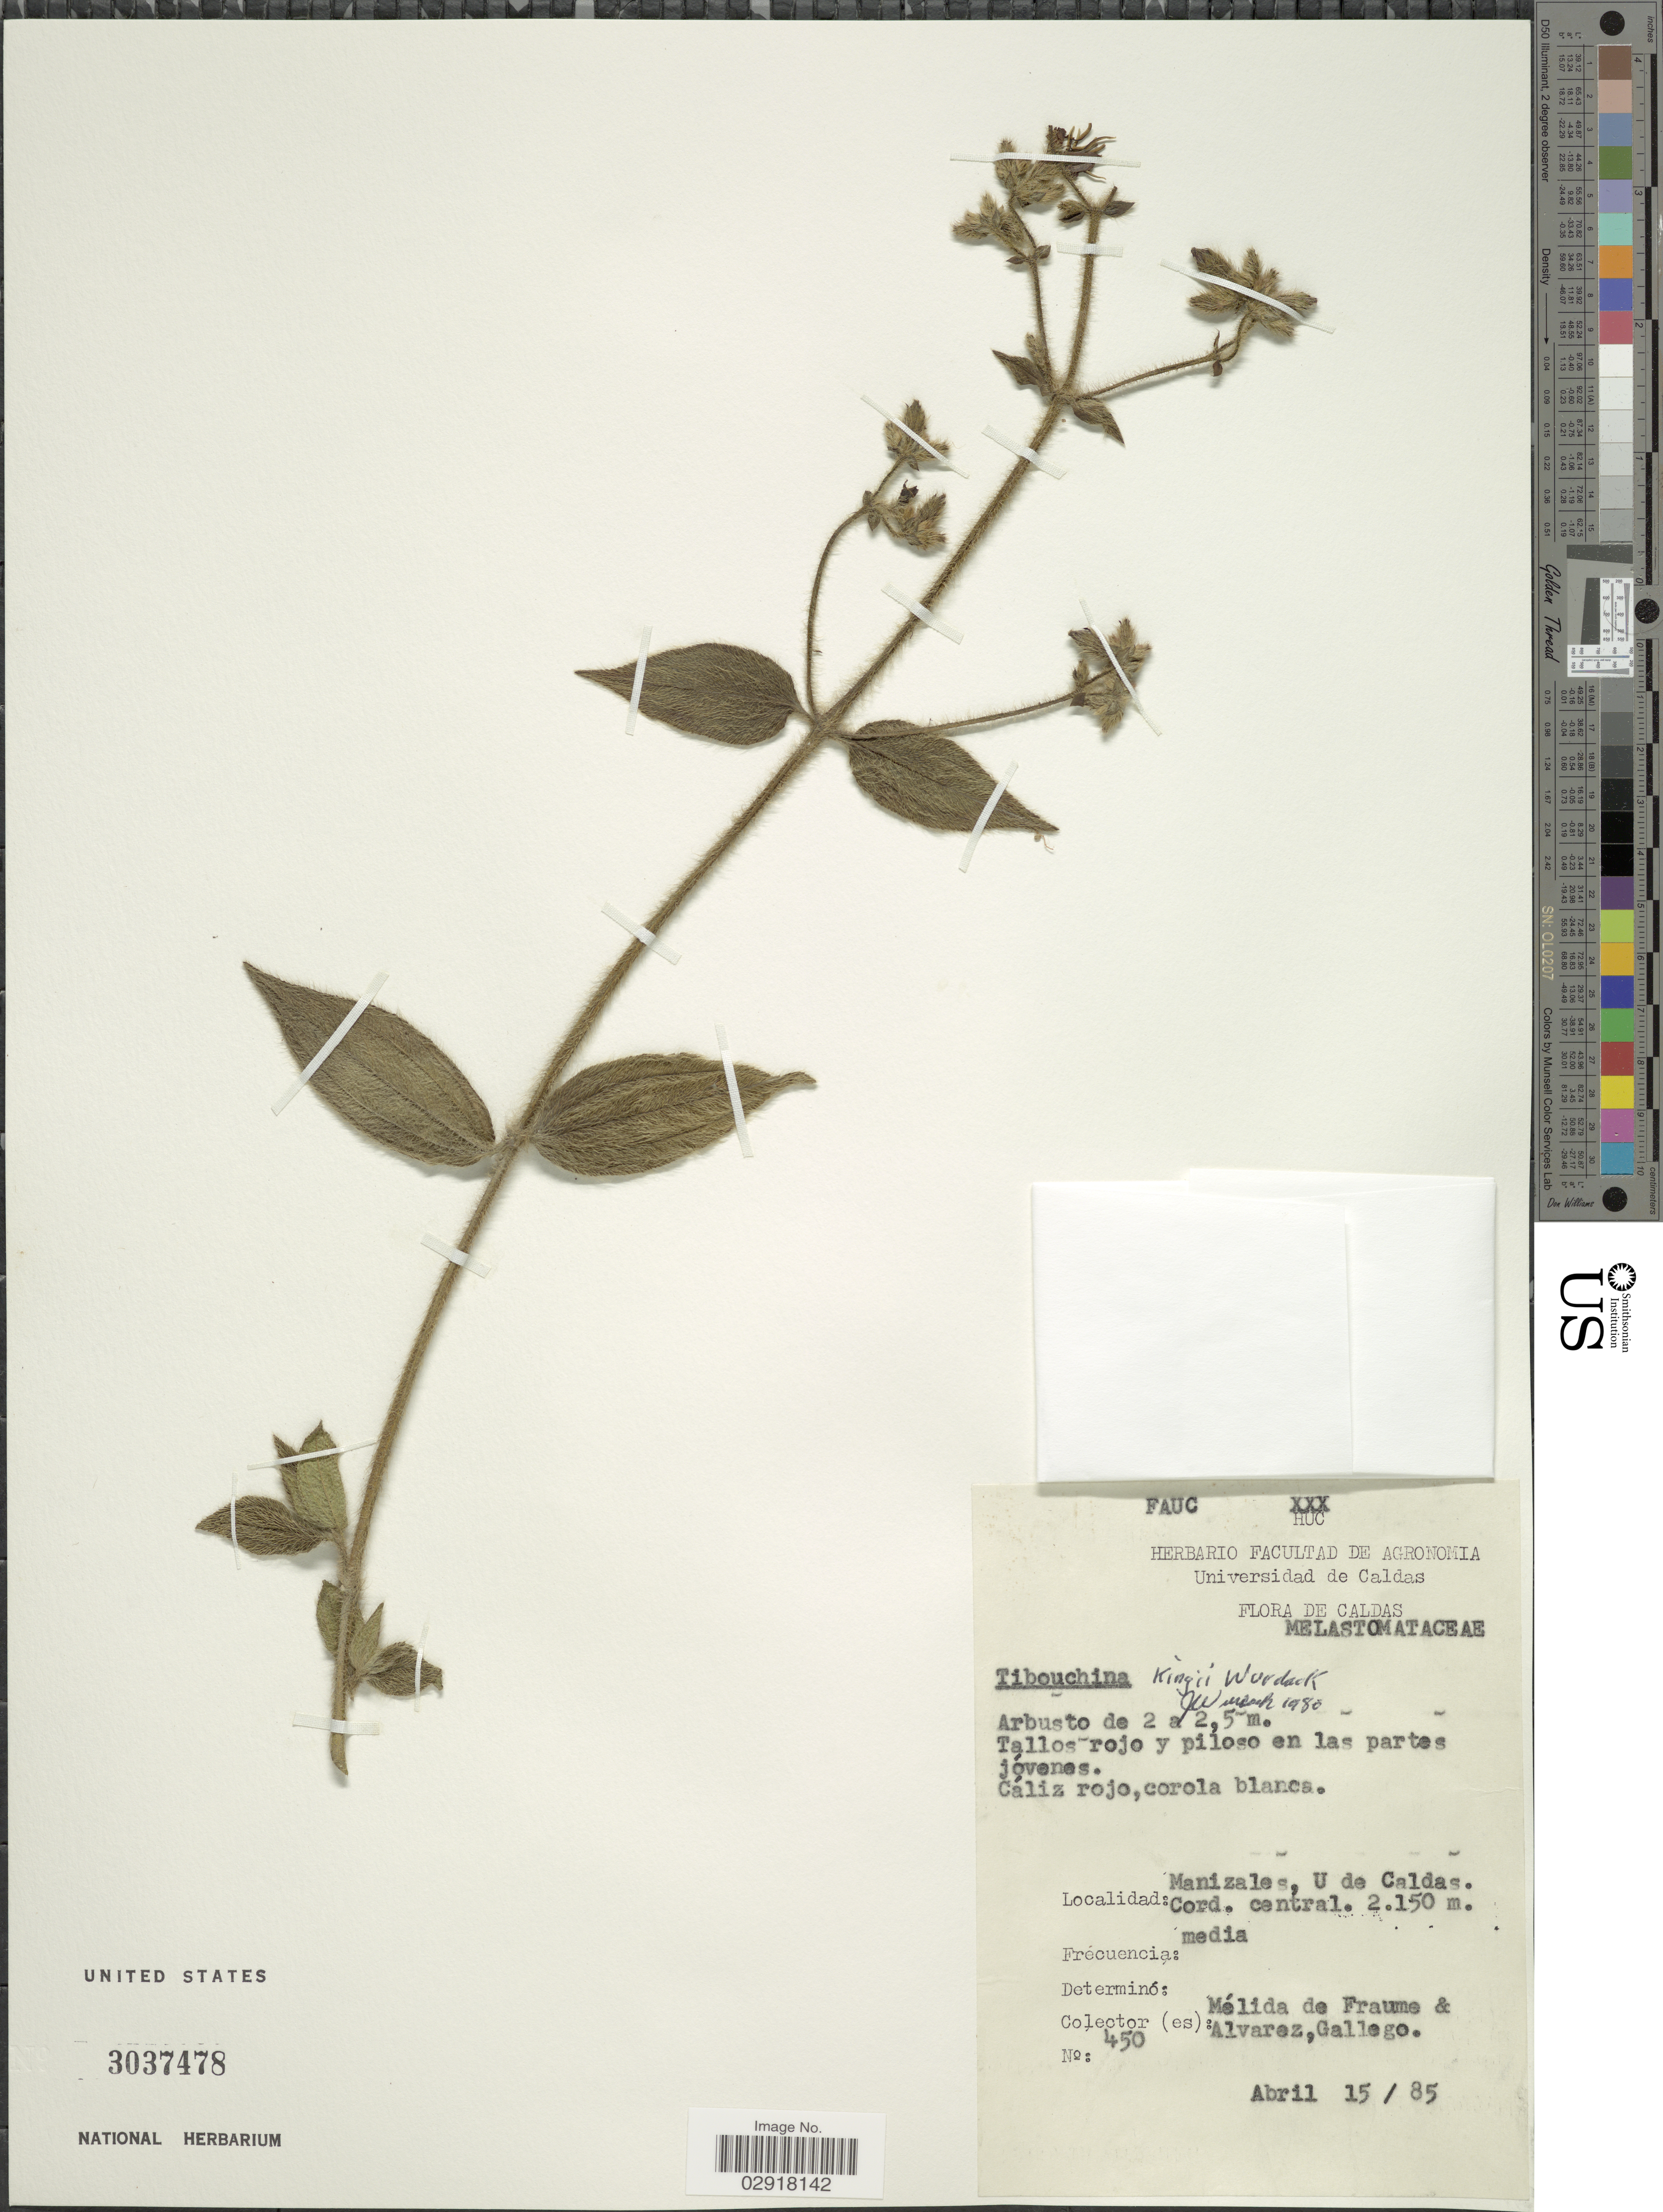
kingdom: Plantae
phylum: Tracheophyta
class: Magnoliopsida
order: Myrtales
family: Melastomataceae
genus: Chaetogastra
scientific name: Chaetogastra kingii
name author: (Wurdack) P.J.F. Guim. & Michelang.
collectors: M. Fraume & G. Alvarez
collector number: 450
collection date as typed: Transcribed d/m/y: 15/4/85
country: Colombia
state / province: Caldas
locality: Manizales, U de Caldas. Cord. central.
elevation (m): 2150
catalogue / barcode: US 3037478